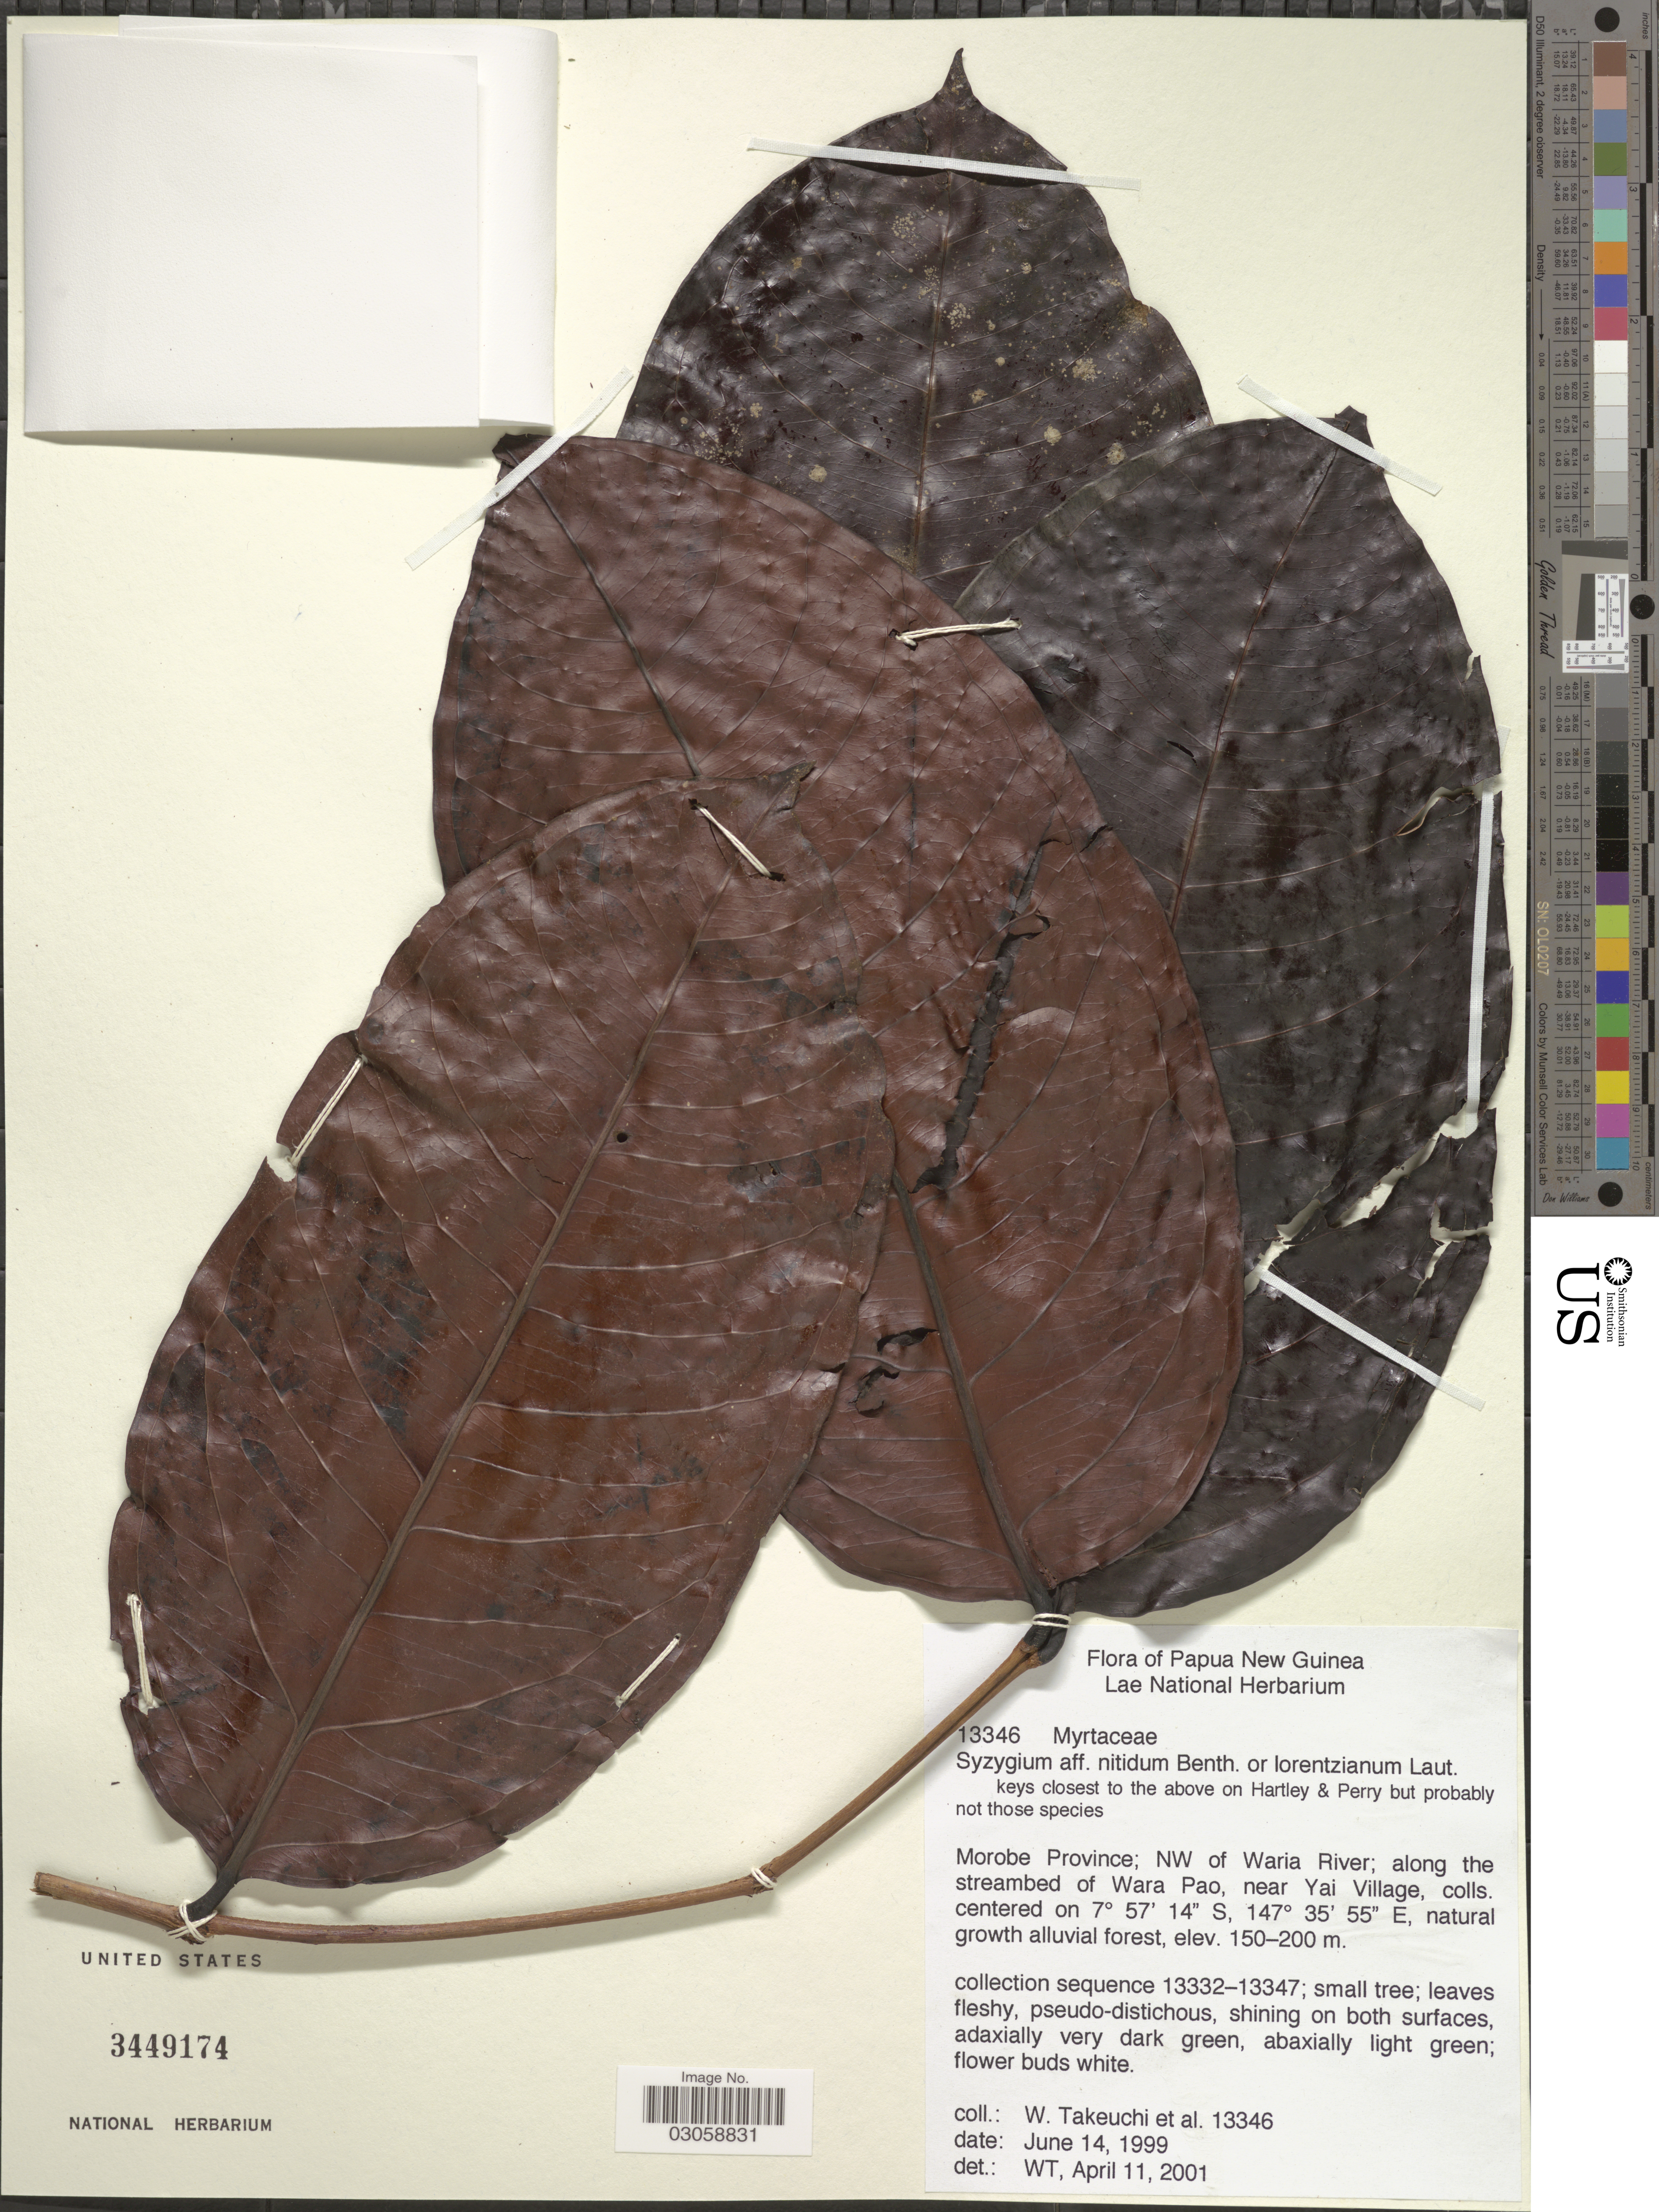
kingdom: Plantae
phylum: Tracheophyta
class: Magnoliopsida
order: Myrtales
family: Myrtaceae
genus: Syzygium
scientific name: Syzygium sp.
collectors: W. Takeuchi & et al.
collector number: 13346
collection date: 1999-06-14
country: Papua New Guinea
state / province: Morobe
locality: Morobe Province; NW of Waria River; along the streambed of Wara Pao, near Yai Village.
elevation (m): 150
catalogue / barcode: US 3449174